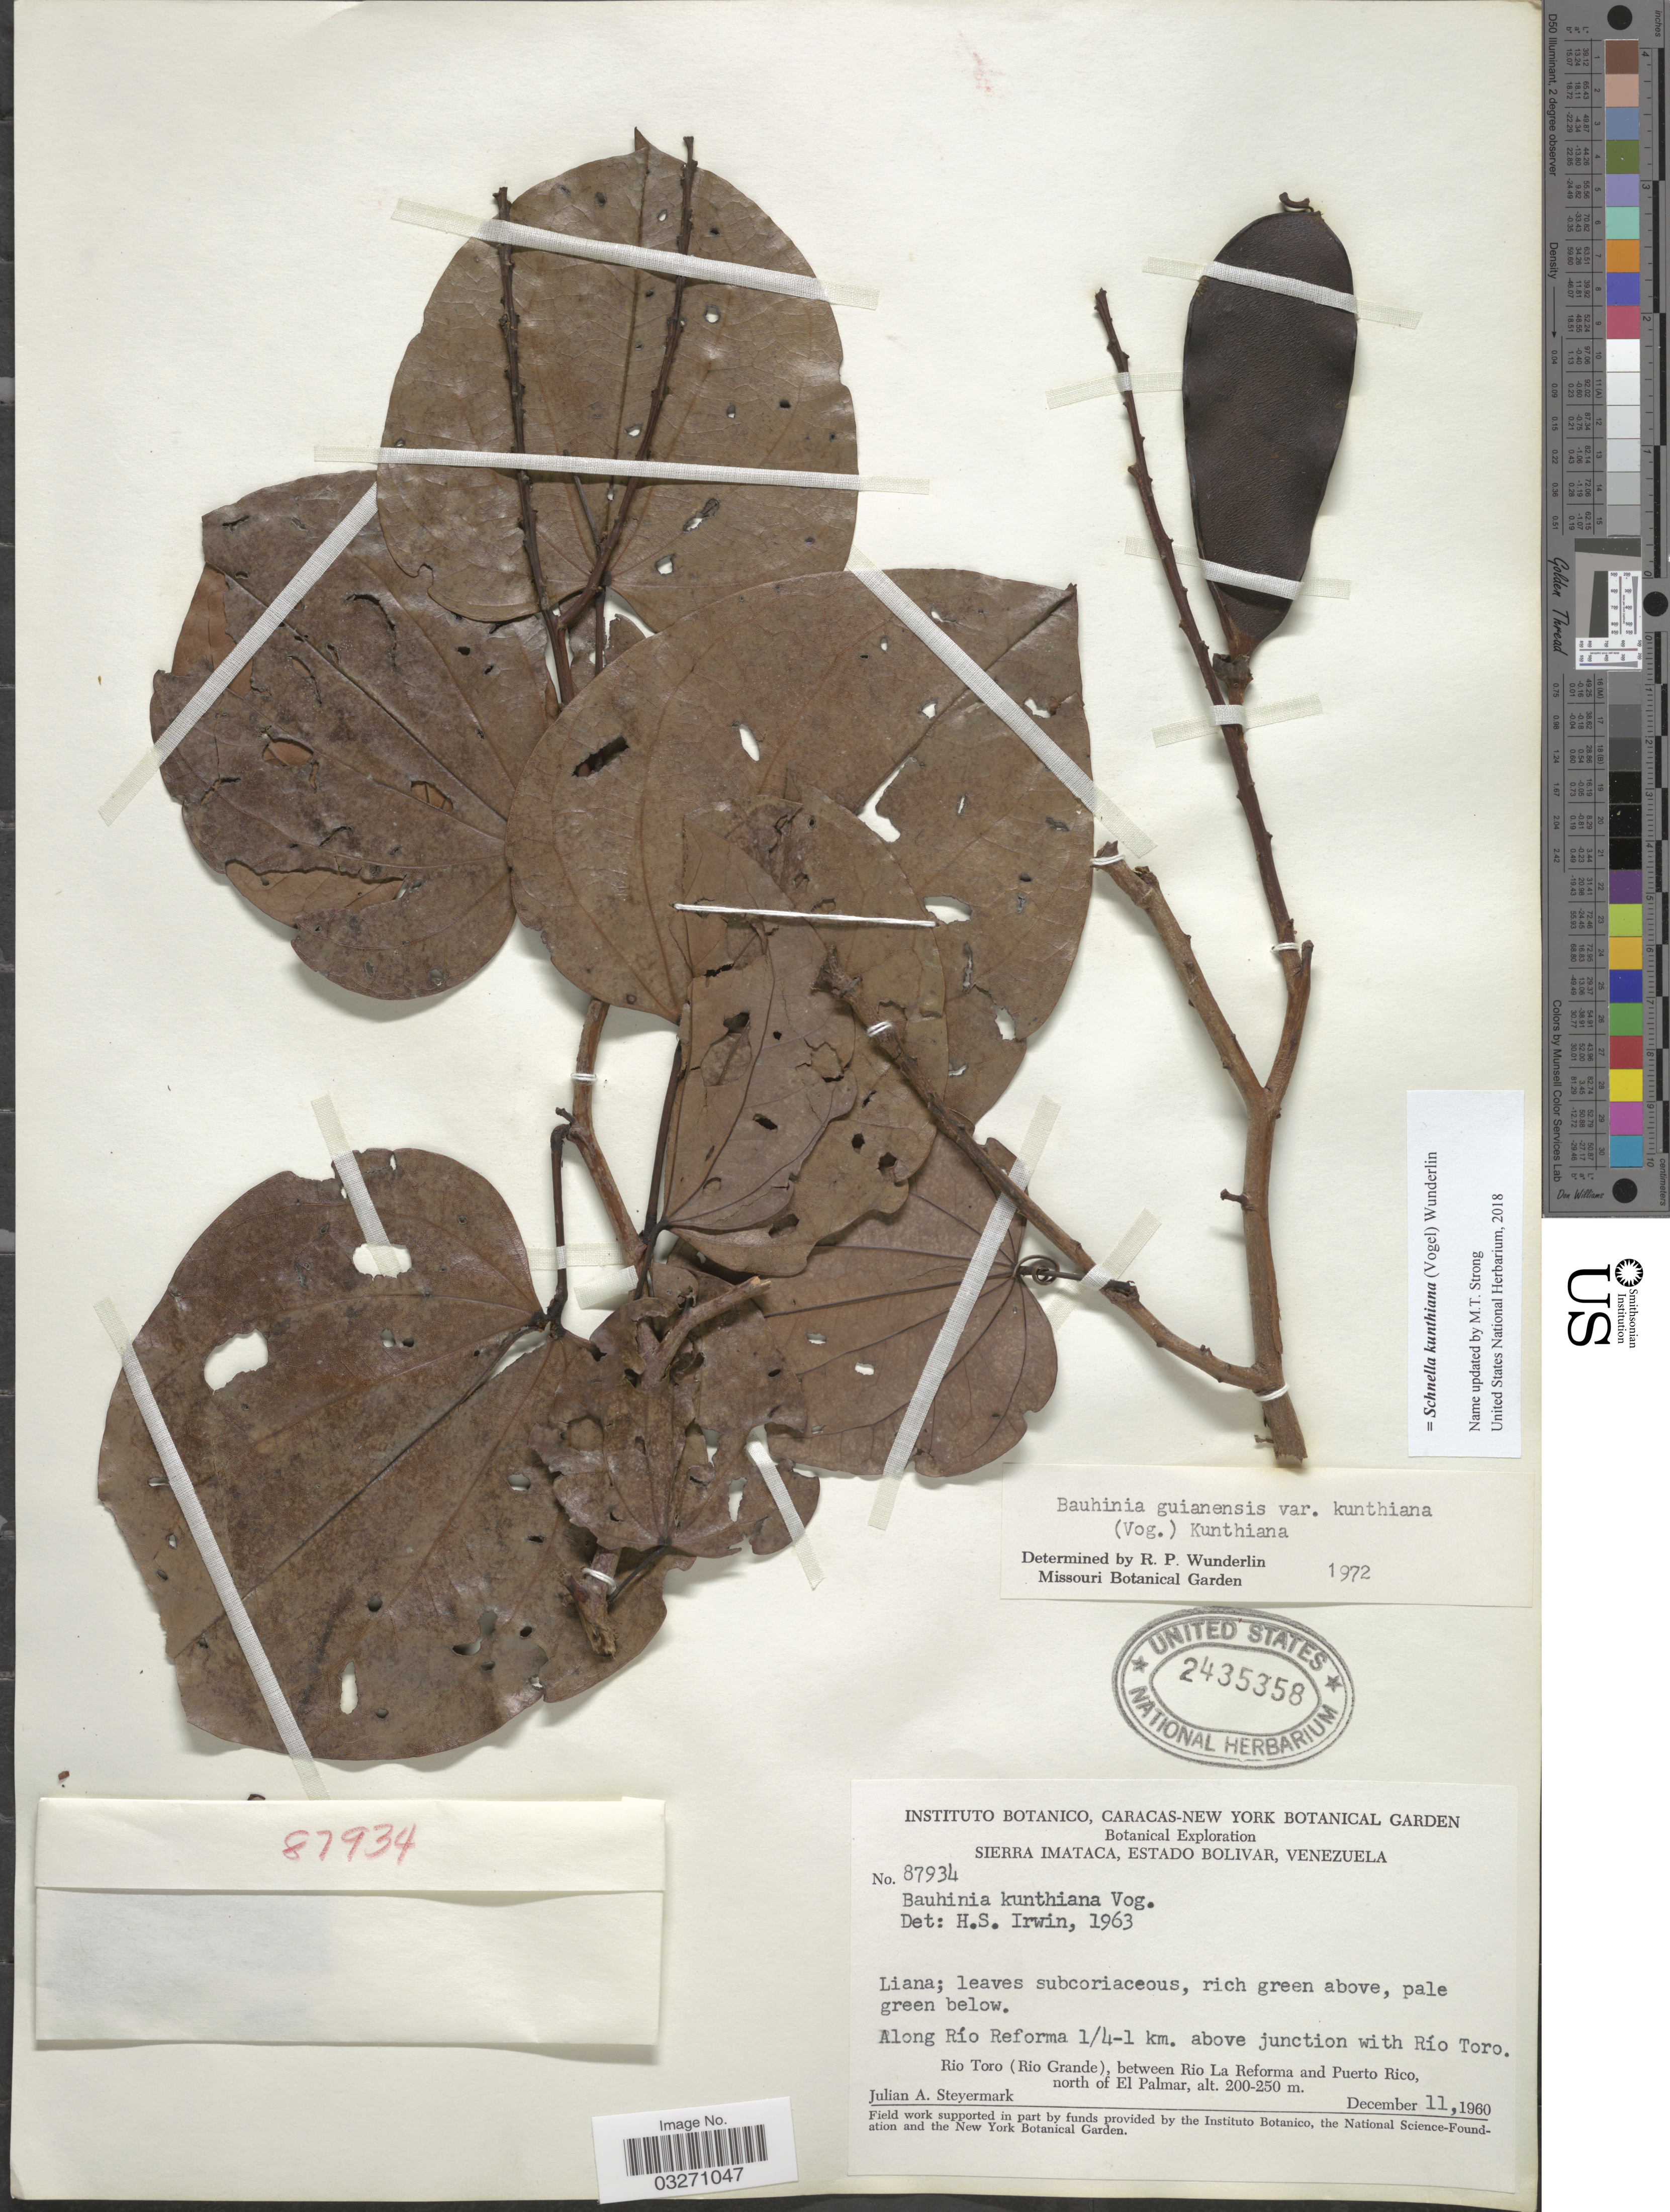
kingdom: Plantae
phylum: Tracheophyta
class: Magnoliopsida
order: Fabales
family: Fabaceae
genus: Schnella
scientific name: Schnella kunthiana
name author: (Vogel) Wunderlin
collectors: J. Steyermark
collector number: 87934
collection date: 1960-12-11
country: Venezuela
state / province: Bolivar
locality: Sierra Imataca, Along Río Reforma ¼-1 km. above junction with Río Toro. Rio Toro (Rio Grande), between Rio La Reforma and Puerto Rico, north of El Palmar.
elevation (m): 200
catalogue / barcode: US 2435358